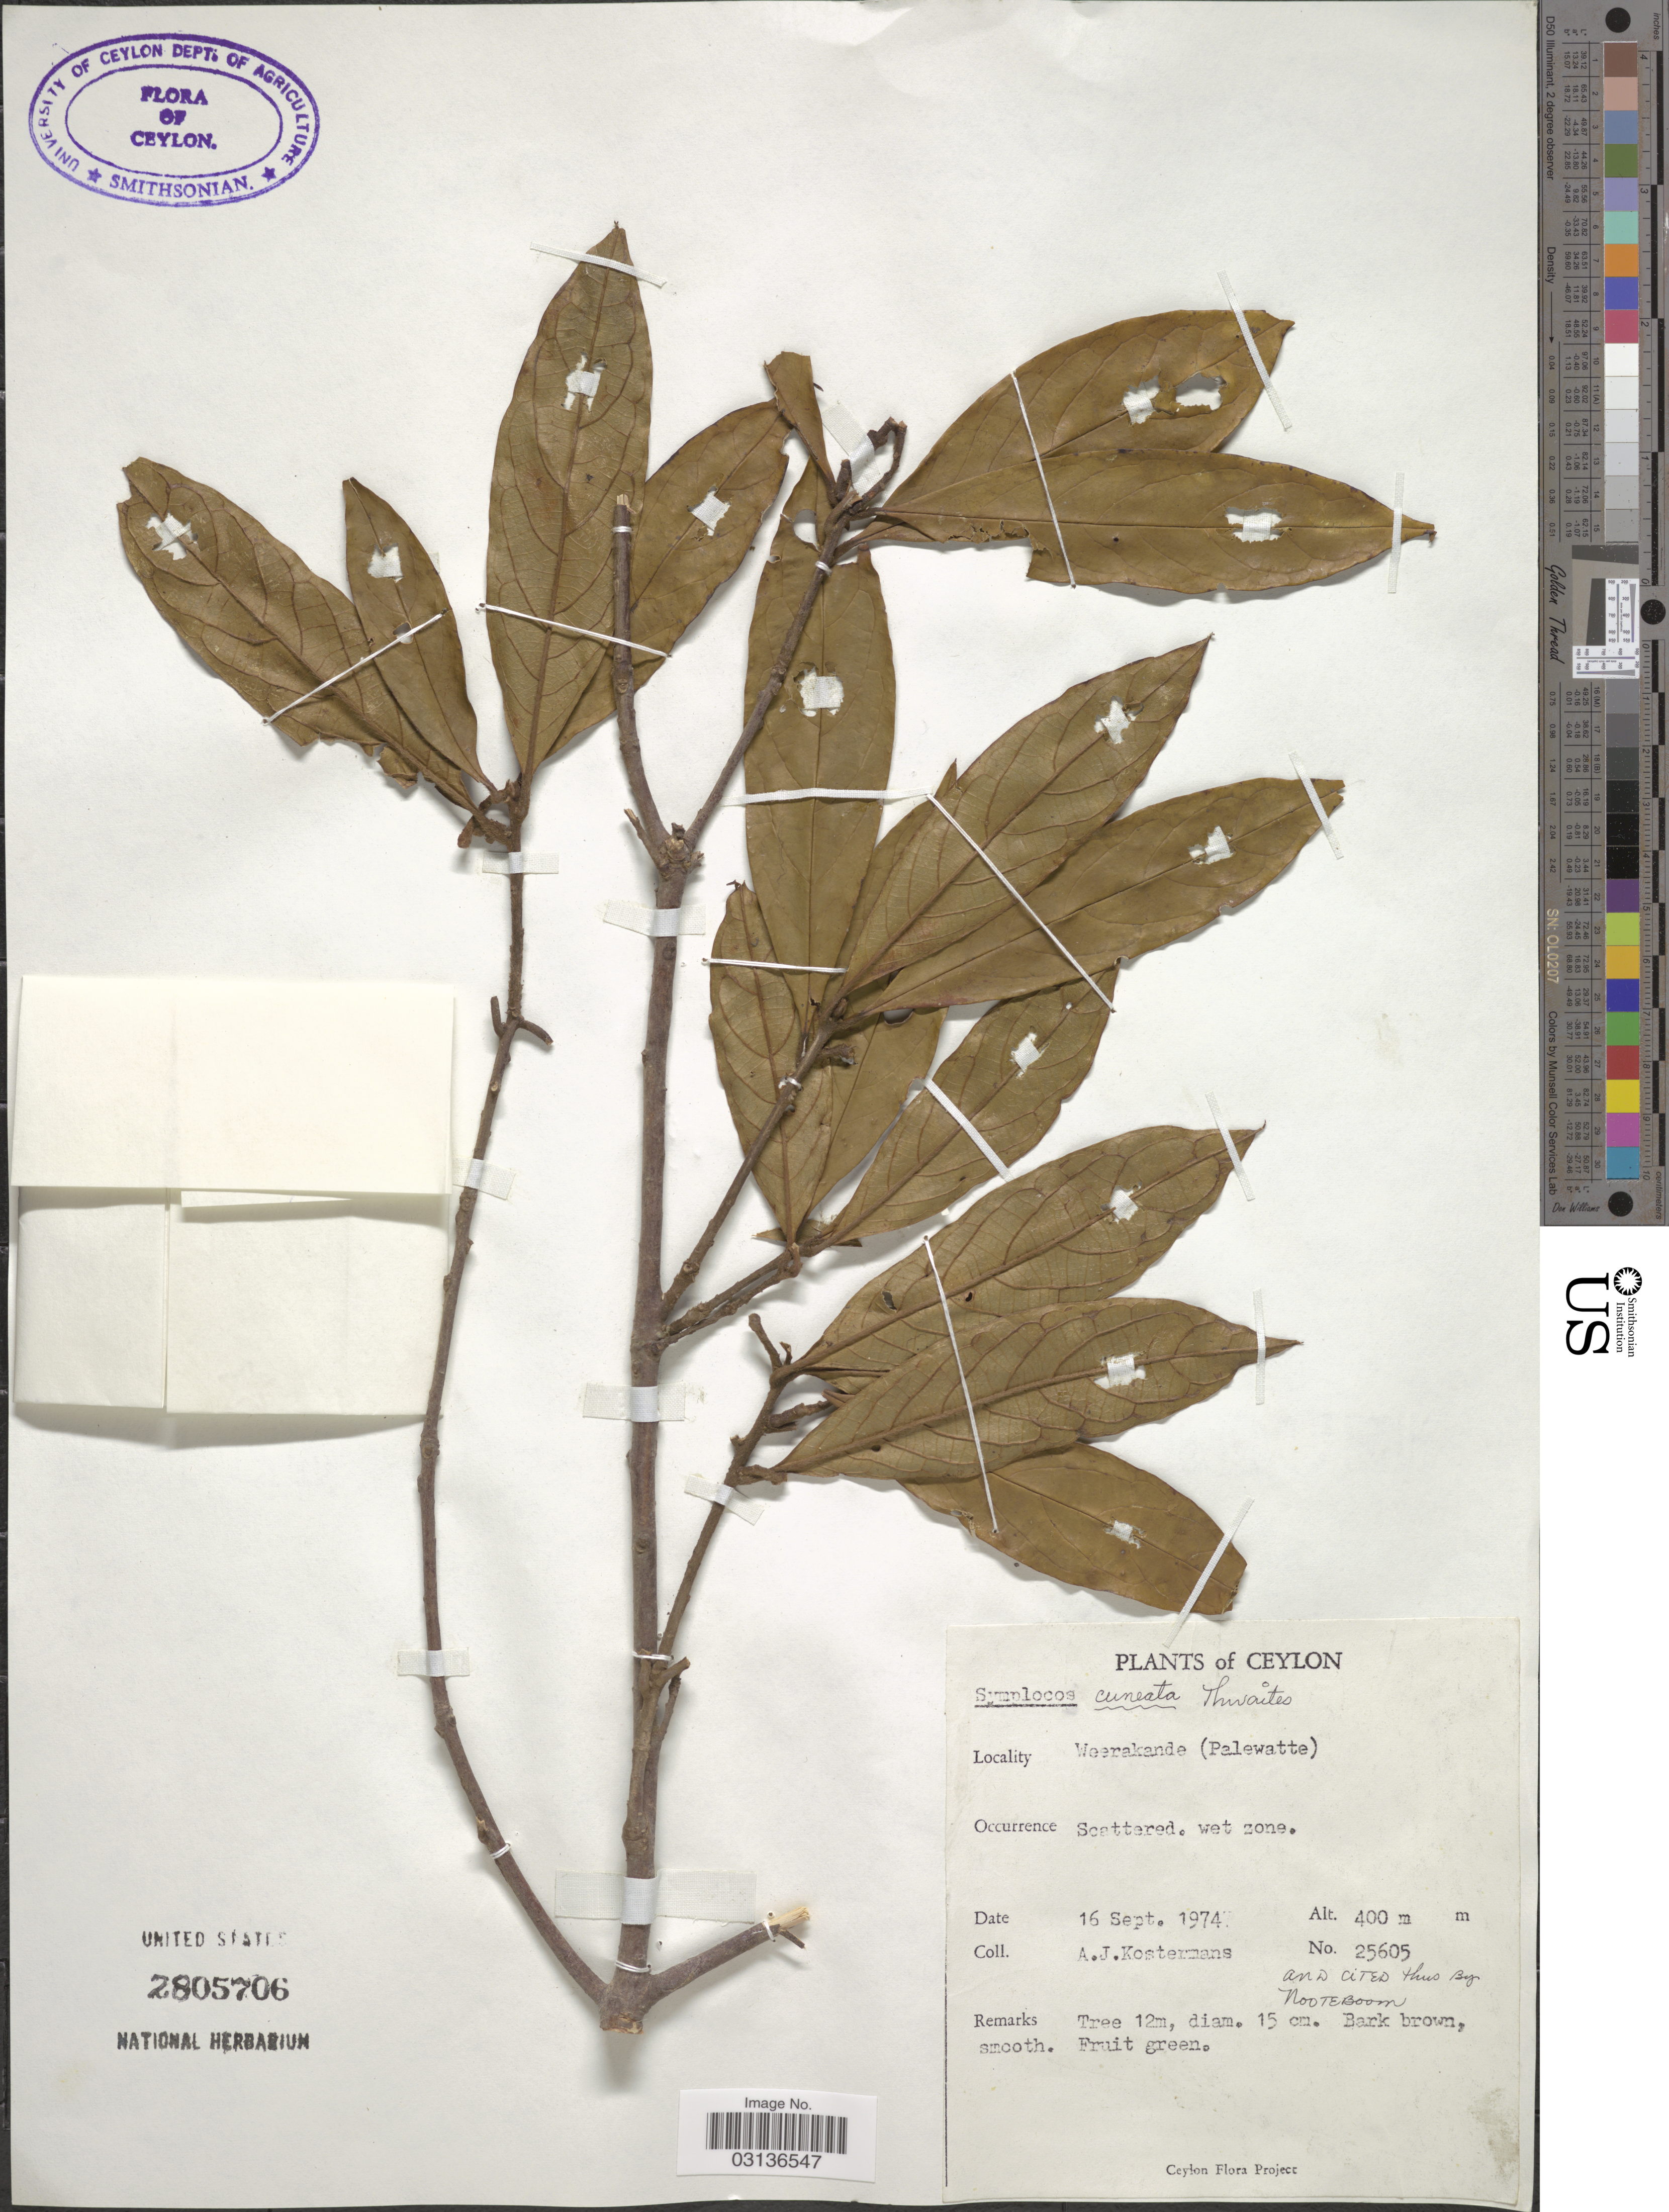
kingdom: Plantae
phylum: Tracheophyta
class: Magnoliopsida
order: Ericales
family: Symplocaceae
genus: Symplocos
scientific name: Symplocos cuneata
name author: Thwaites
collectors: A. J. G. Kostermans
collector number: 25605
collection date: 1974-09-16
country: Sri Lanka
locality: Ceylon. Weerakande (Palewatte).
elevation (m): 400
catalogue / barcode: US 2805706